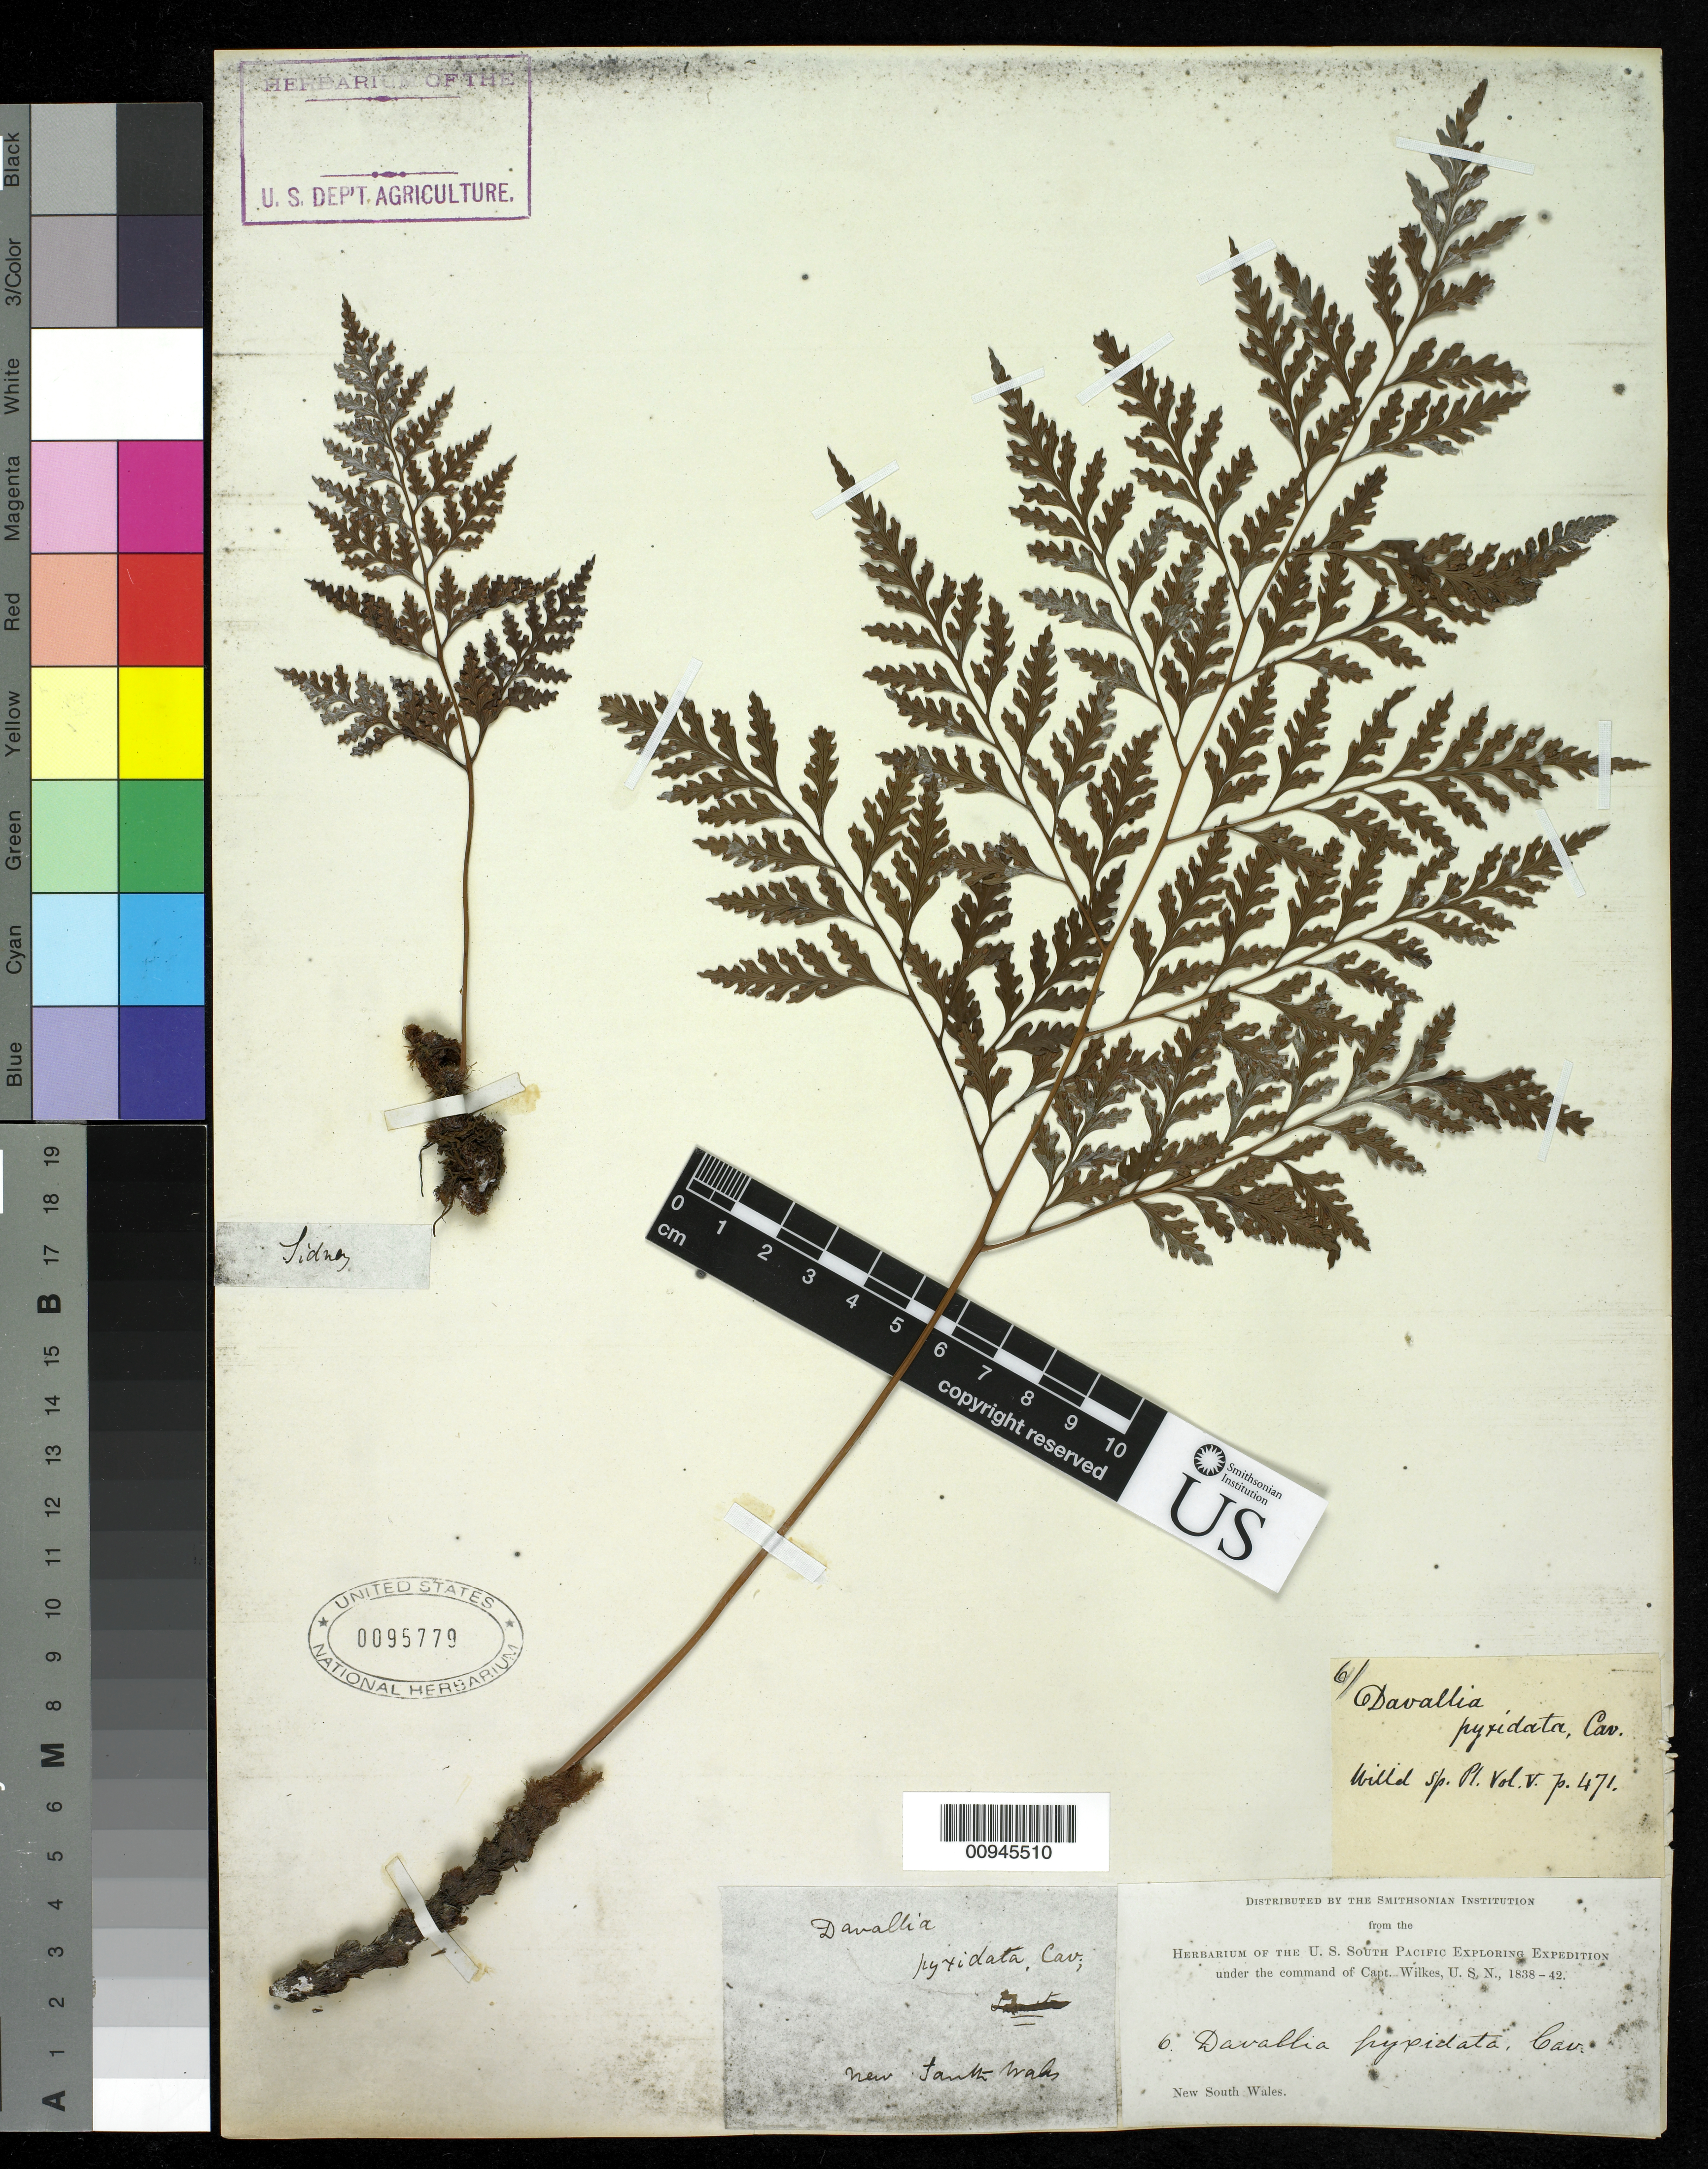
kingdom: Plantae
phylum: Tracheophyta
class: Polypodiopsida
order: Polypodiales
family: Davalliaceae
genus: Davallia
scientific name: Davallia solida var. pyxidata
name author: (Cav.) Noot.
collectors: Wilkes Explor. Exped.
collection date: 1838/1842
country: Australia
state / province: New South Wales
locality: New South Wales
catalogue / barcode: US 95779